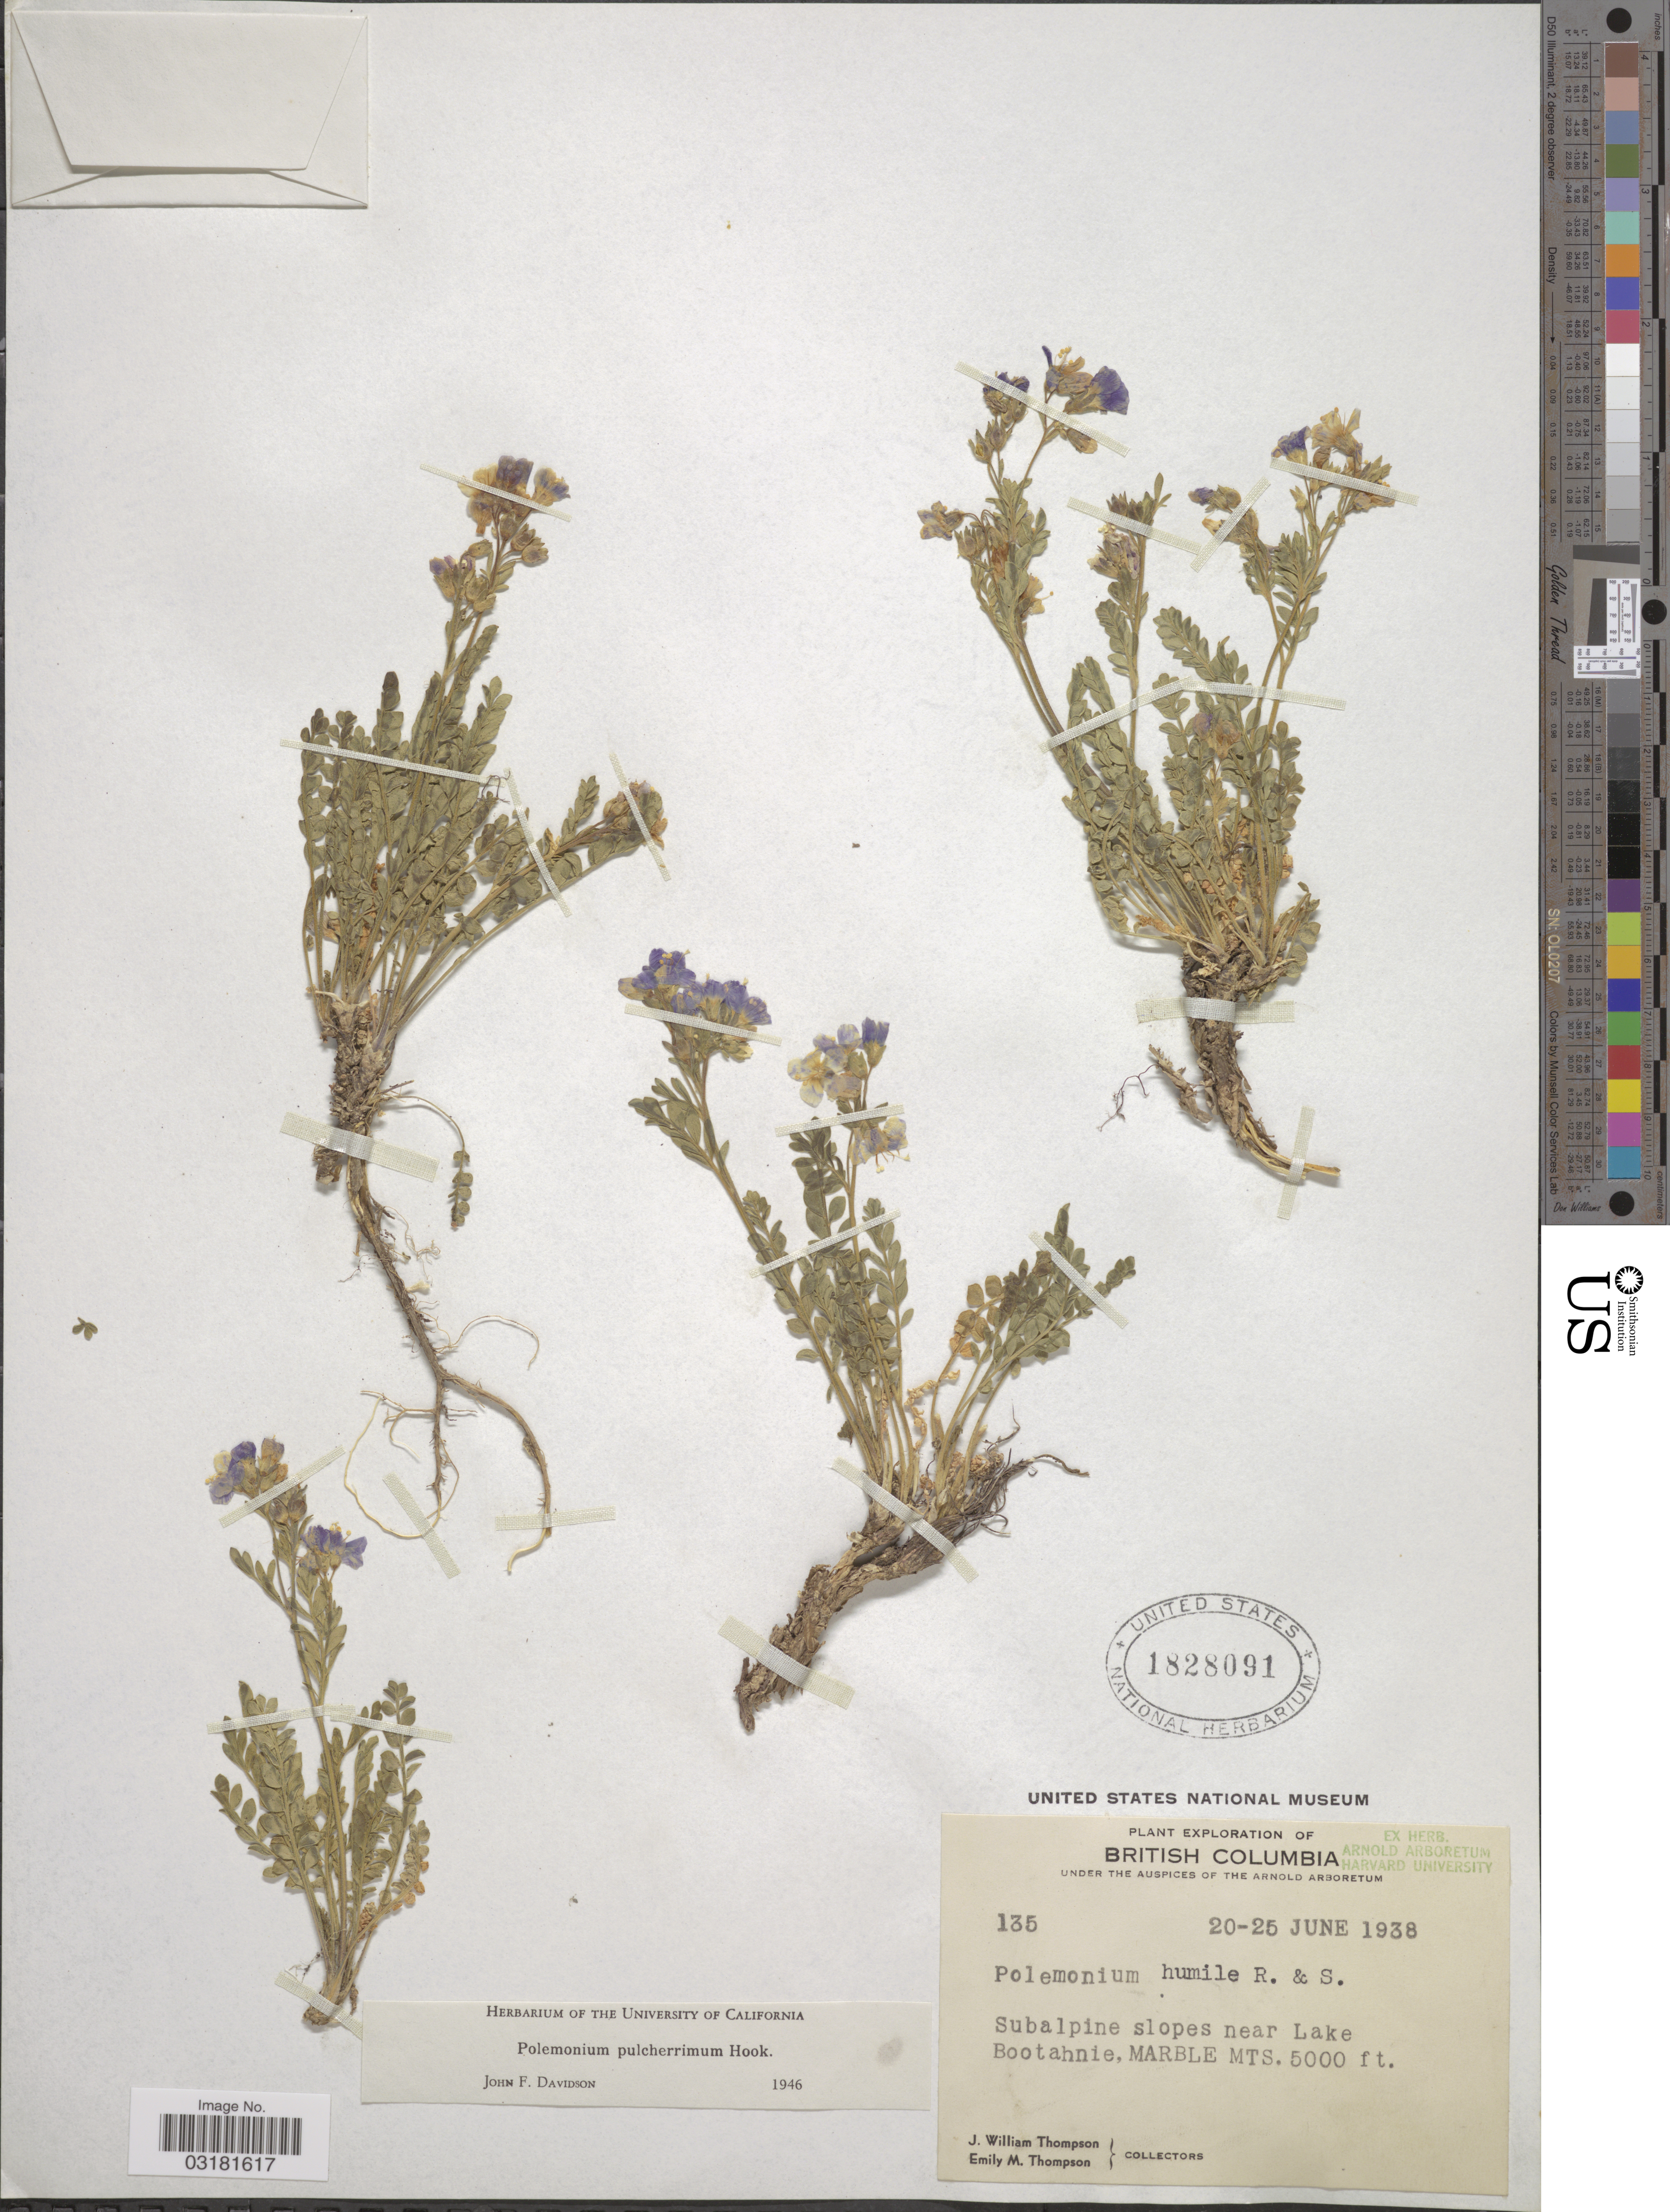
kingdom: Plantae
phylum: Tracheophyta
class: Magnoliopsida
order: Ericales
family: Polemoniaceae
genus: Polemonium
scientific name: Polemonium pulcherrimum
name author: Hook.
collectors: J. W. Thompson & E. M. Thompson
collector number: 135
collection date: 1938-06-20/1938-06-25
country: Canada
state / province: British Columbia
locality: Subalpine slopes near Lake Bootahnie, Marble Mts.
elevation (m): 1524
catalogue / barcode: US 1828091